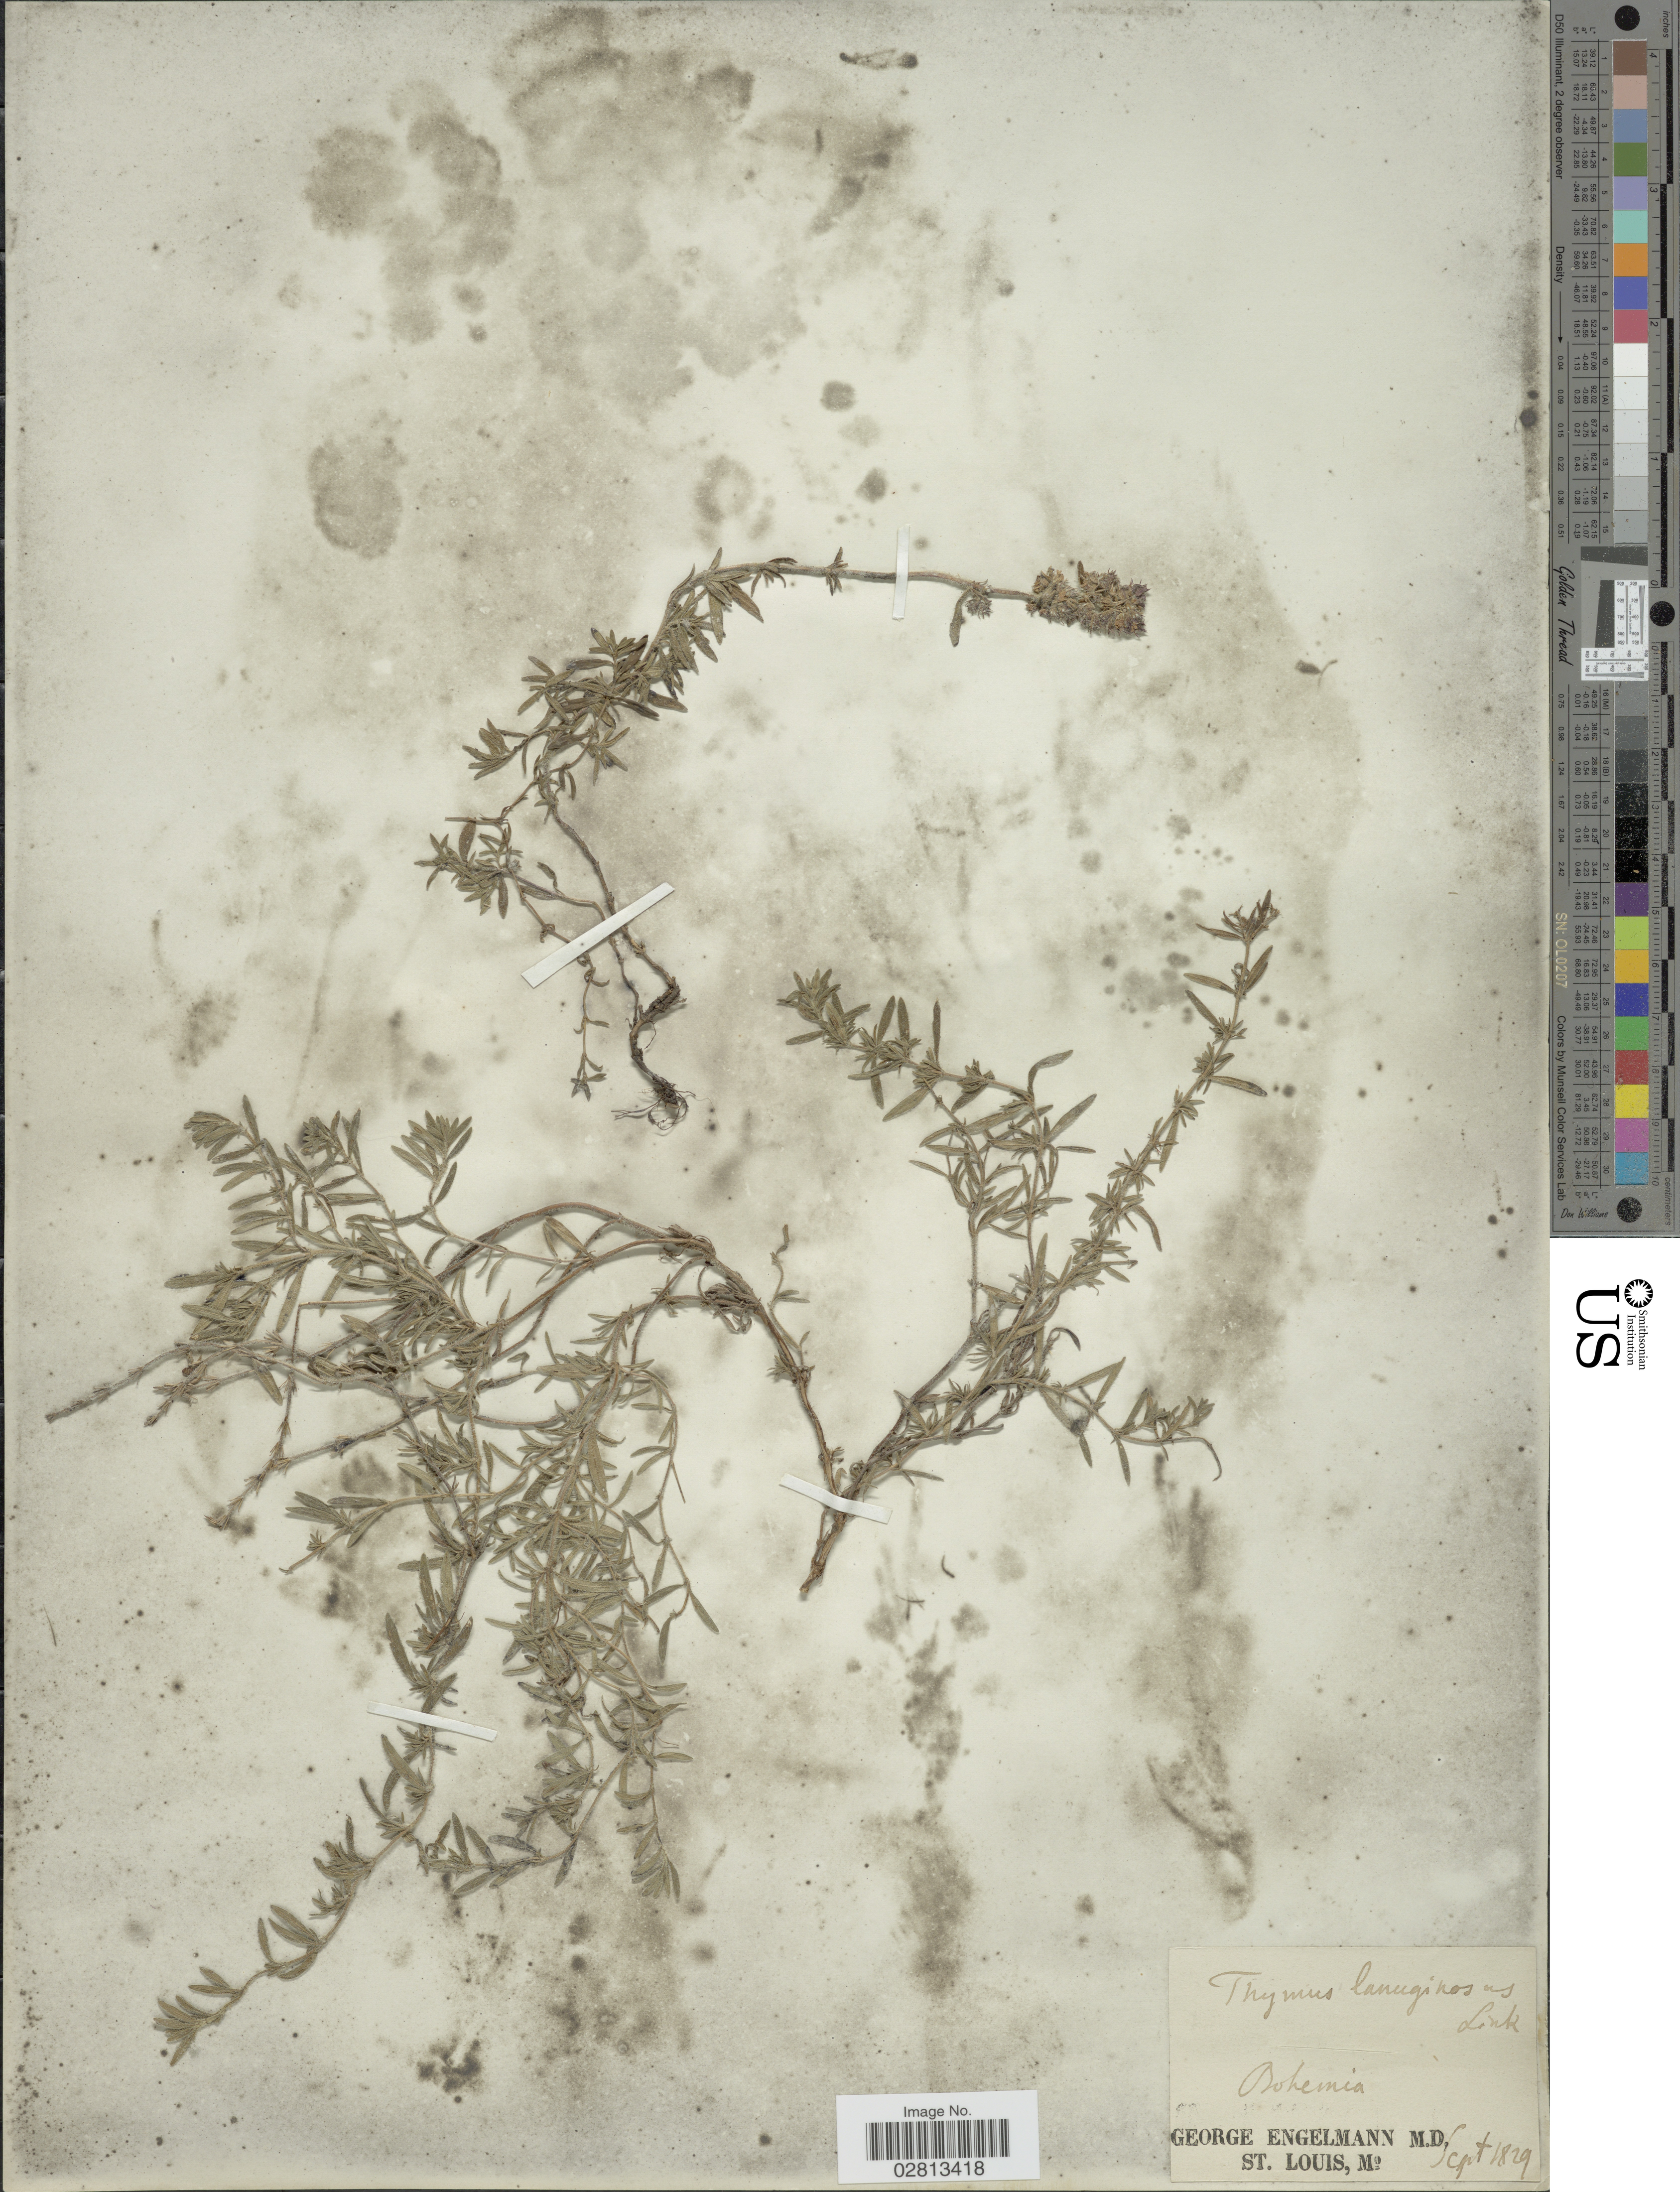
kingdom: Plantae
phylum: Tracheophyta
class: Magnoliopsida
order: Lamiales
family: Lamiaceae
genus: Thymus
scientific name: Thymus pulegioides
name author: L.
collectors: G. Engelmann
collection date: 1829-09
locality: Bohemia.